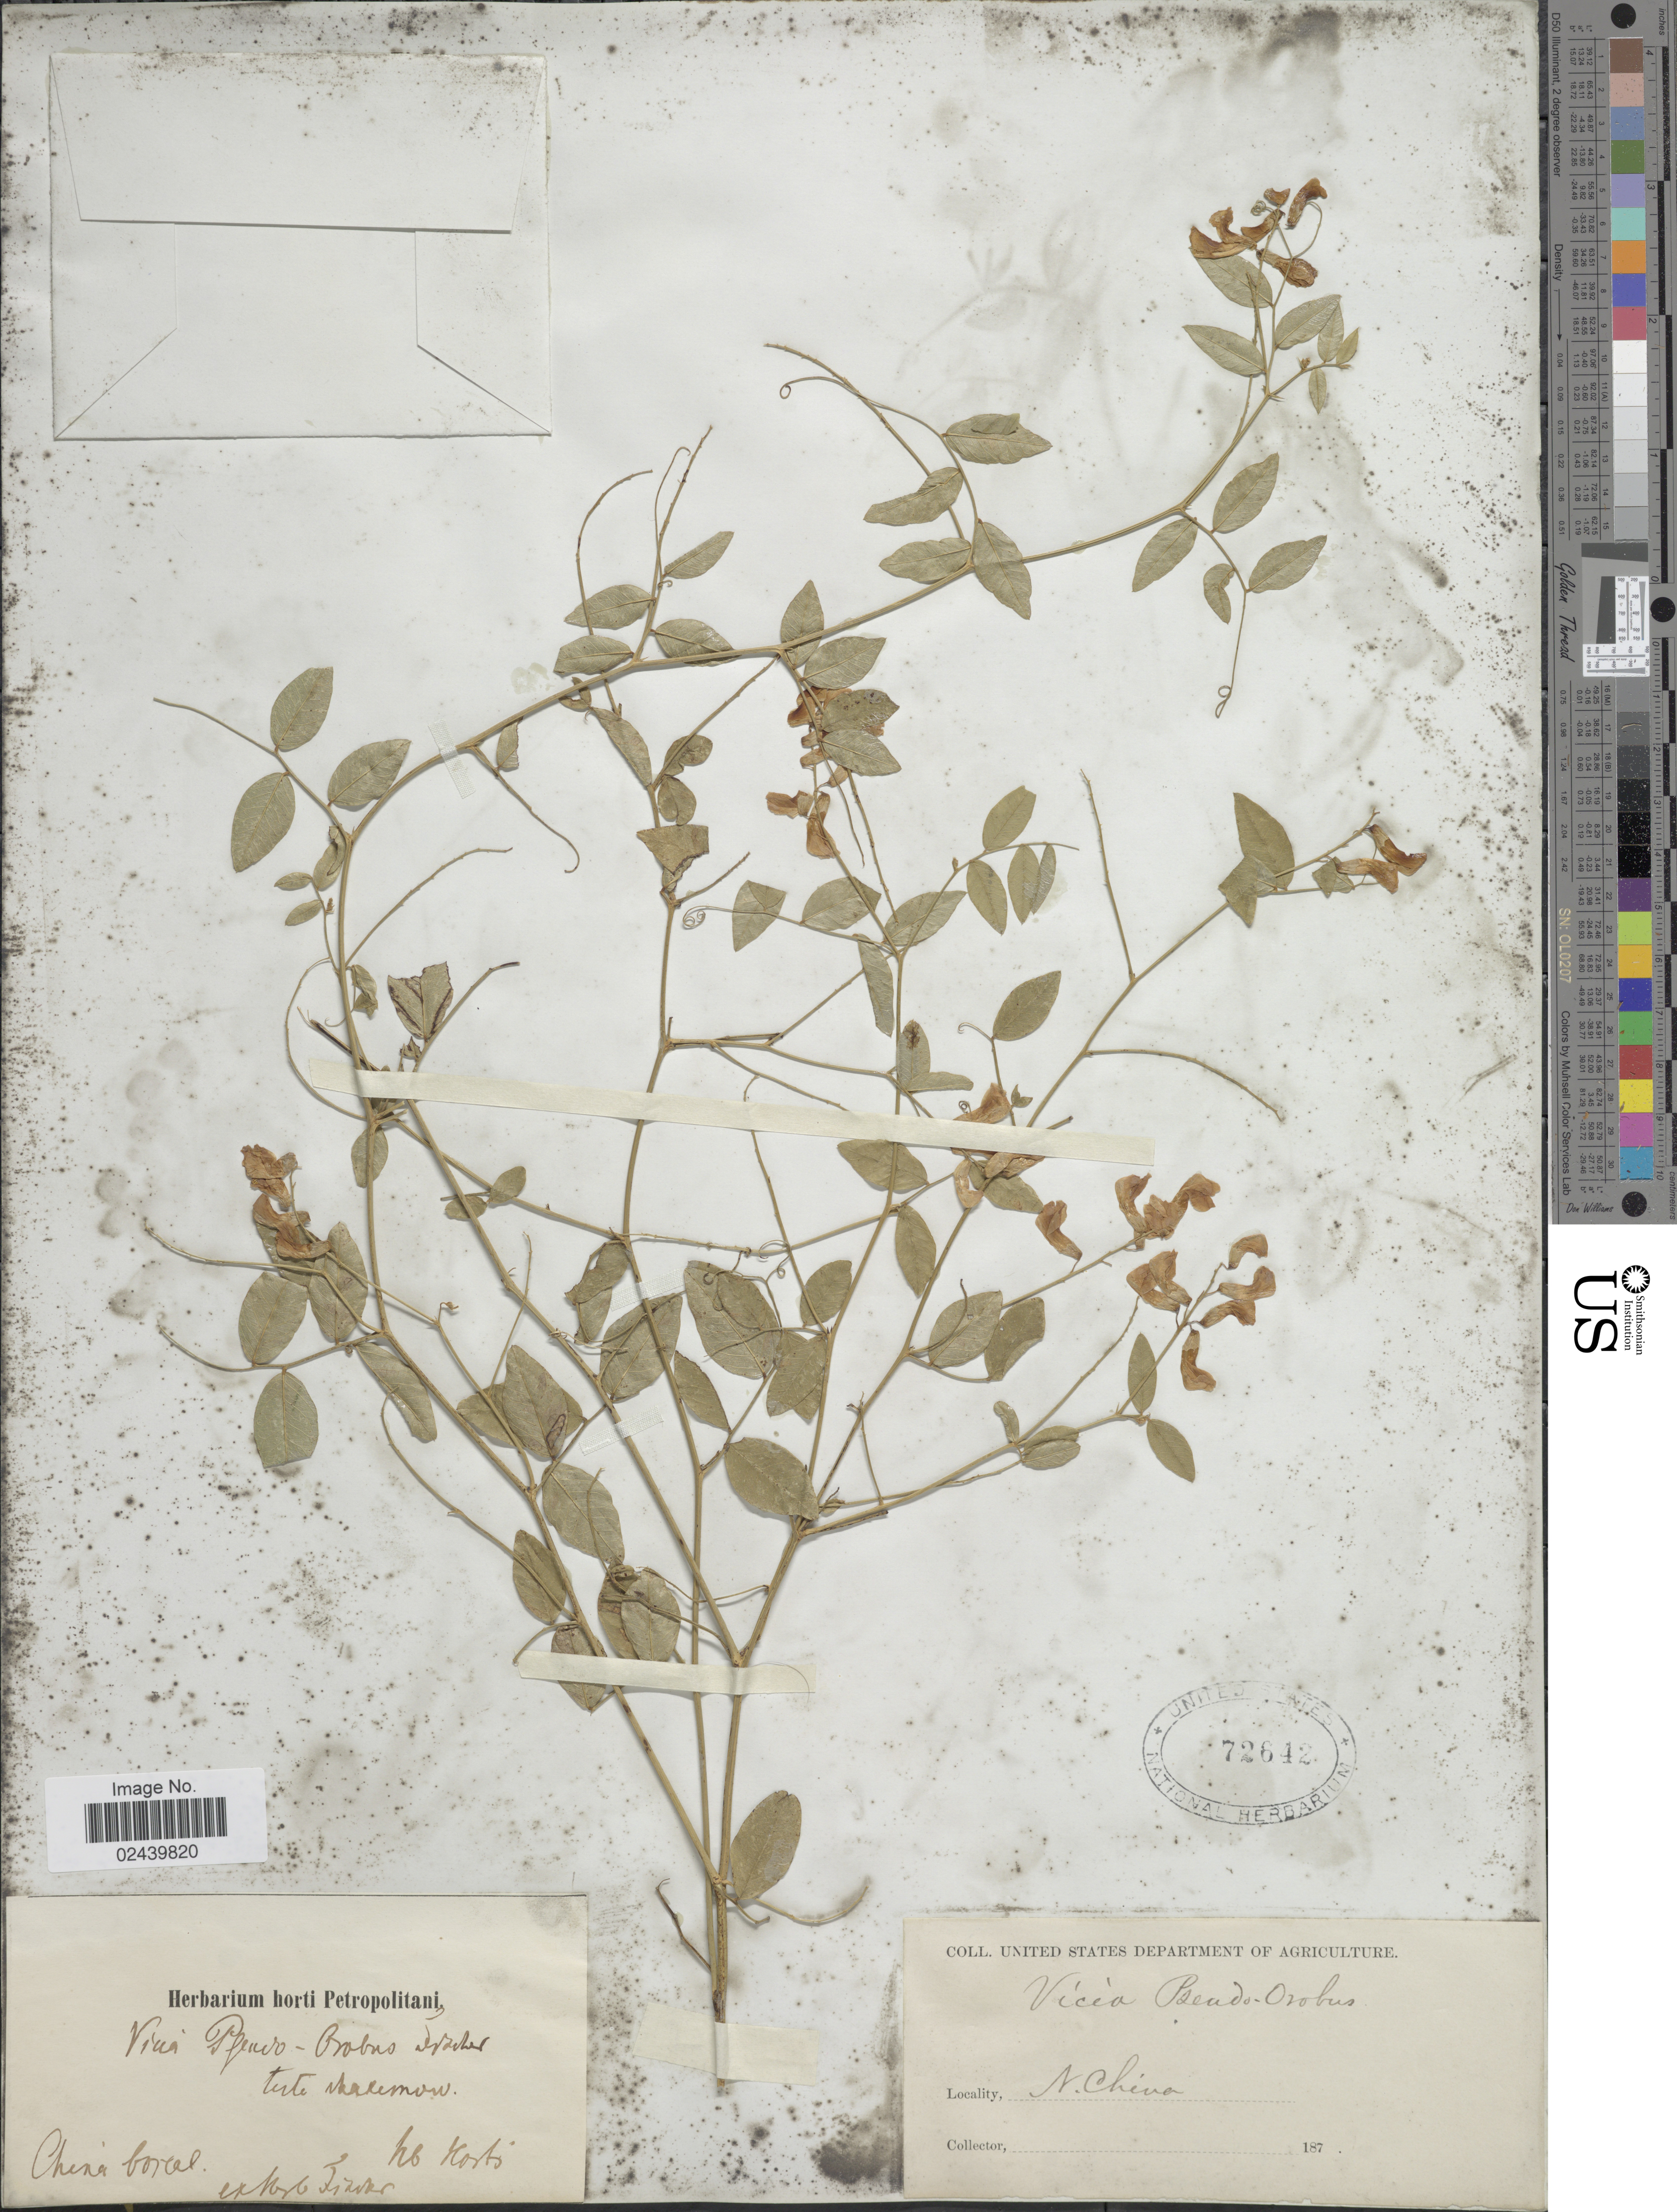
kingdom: Plantae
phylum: Tracheophyta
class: Magnoliopsida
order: Fabales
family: Fabaceae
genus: Vicia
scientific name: Vicia pseudo-orobus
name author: Fisch. & C.A. Mey.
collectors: ex Herb. Fischer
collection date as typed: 187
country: China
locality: N. China. China boreal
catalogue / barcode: US 72642